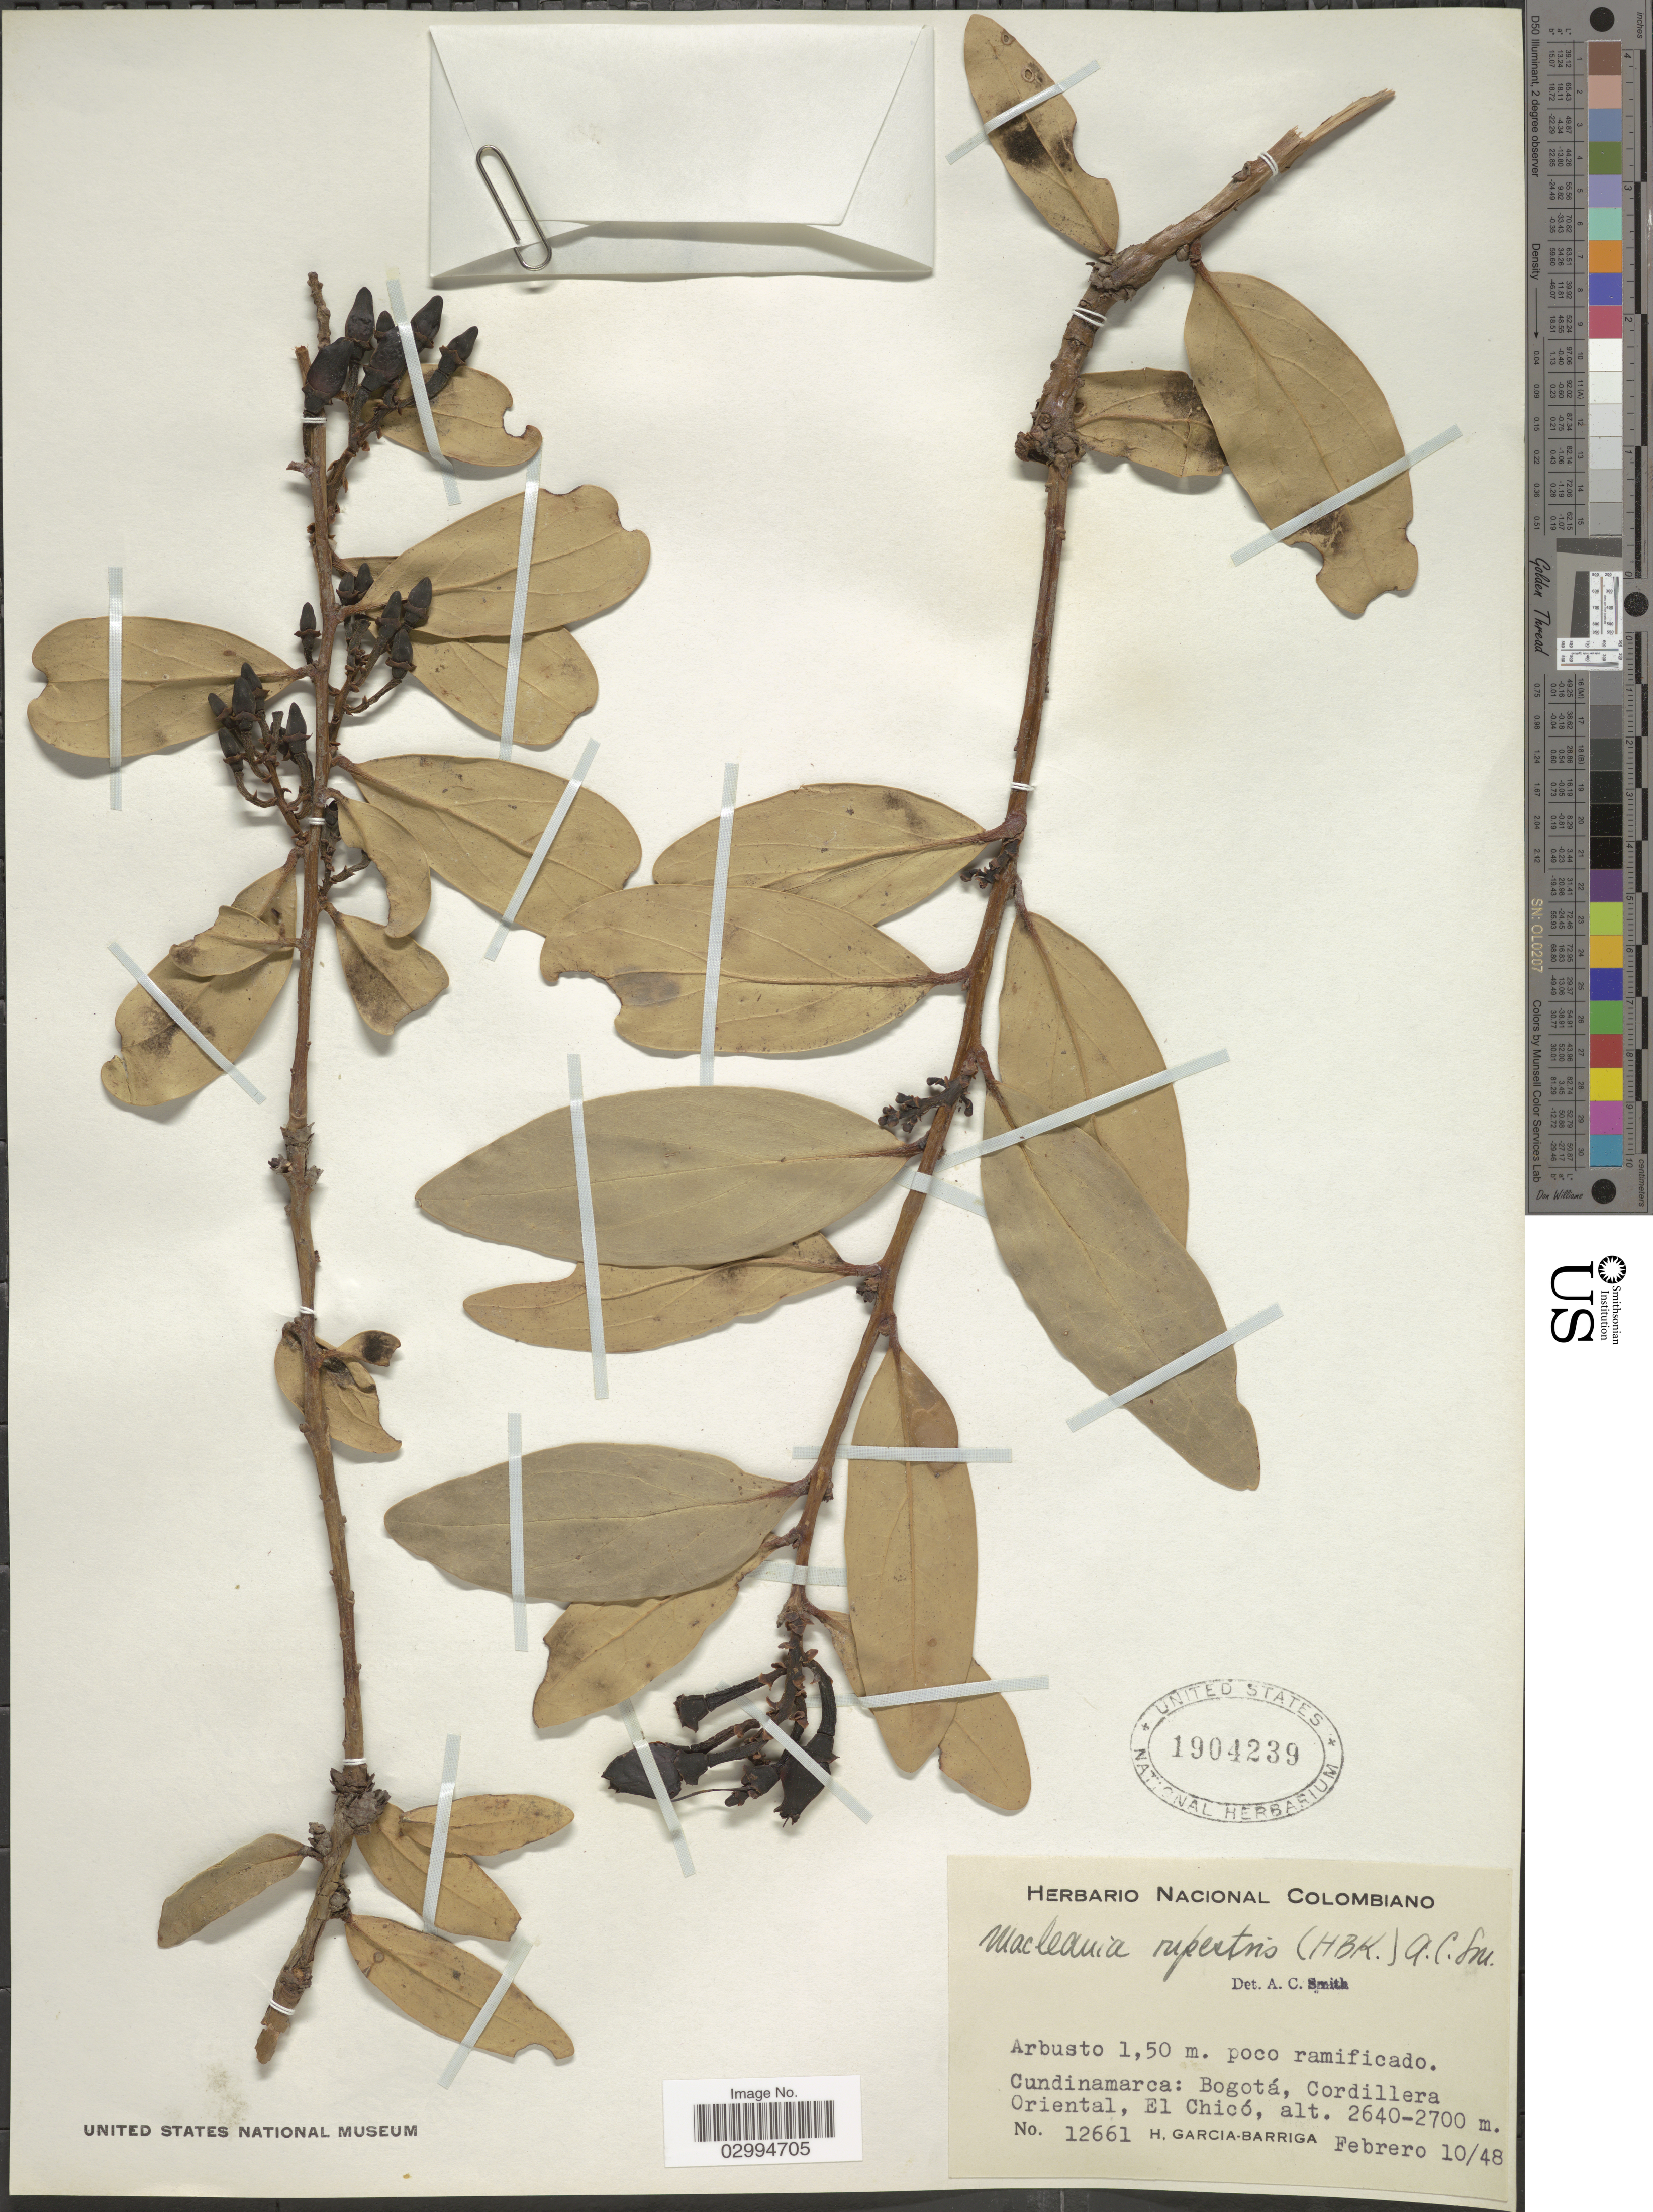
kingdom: Plantae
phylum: Tracheophyta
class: Magnoliopsida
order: Ericales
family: Ericaceae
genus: Macleania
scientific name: Macleania rupestris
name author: (Kunth) A.C. Sm.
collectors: H. García Barriga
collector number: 12661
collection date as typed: Transcribed d/m/y: 10/2/48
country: Colombia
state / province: Cundinamarca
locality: Bogotá, Cordillera Oriental, El Chicó.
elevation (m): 2640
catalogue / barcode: US 1904239